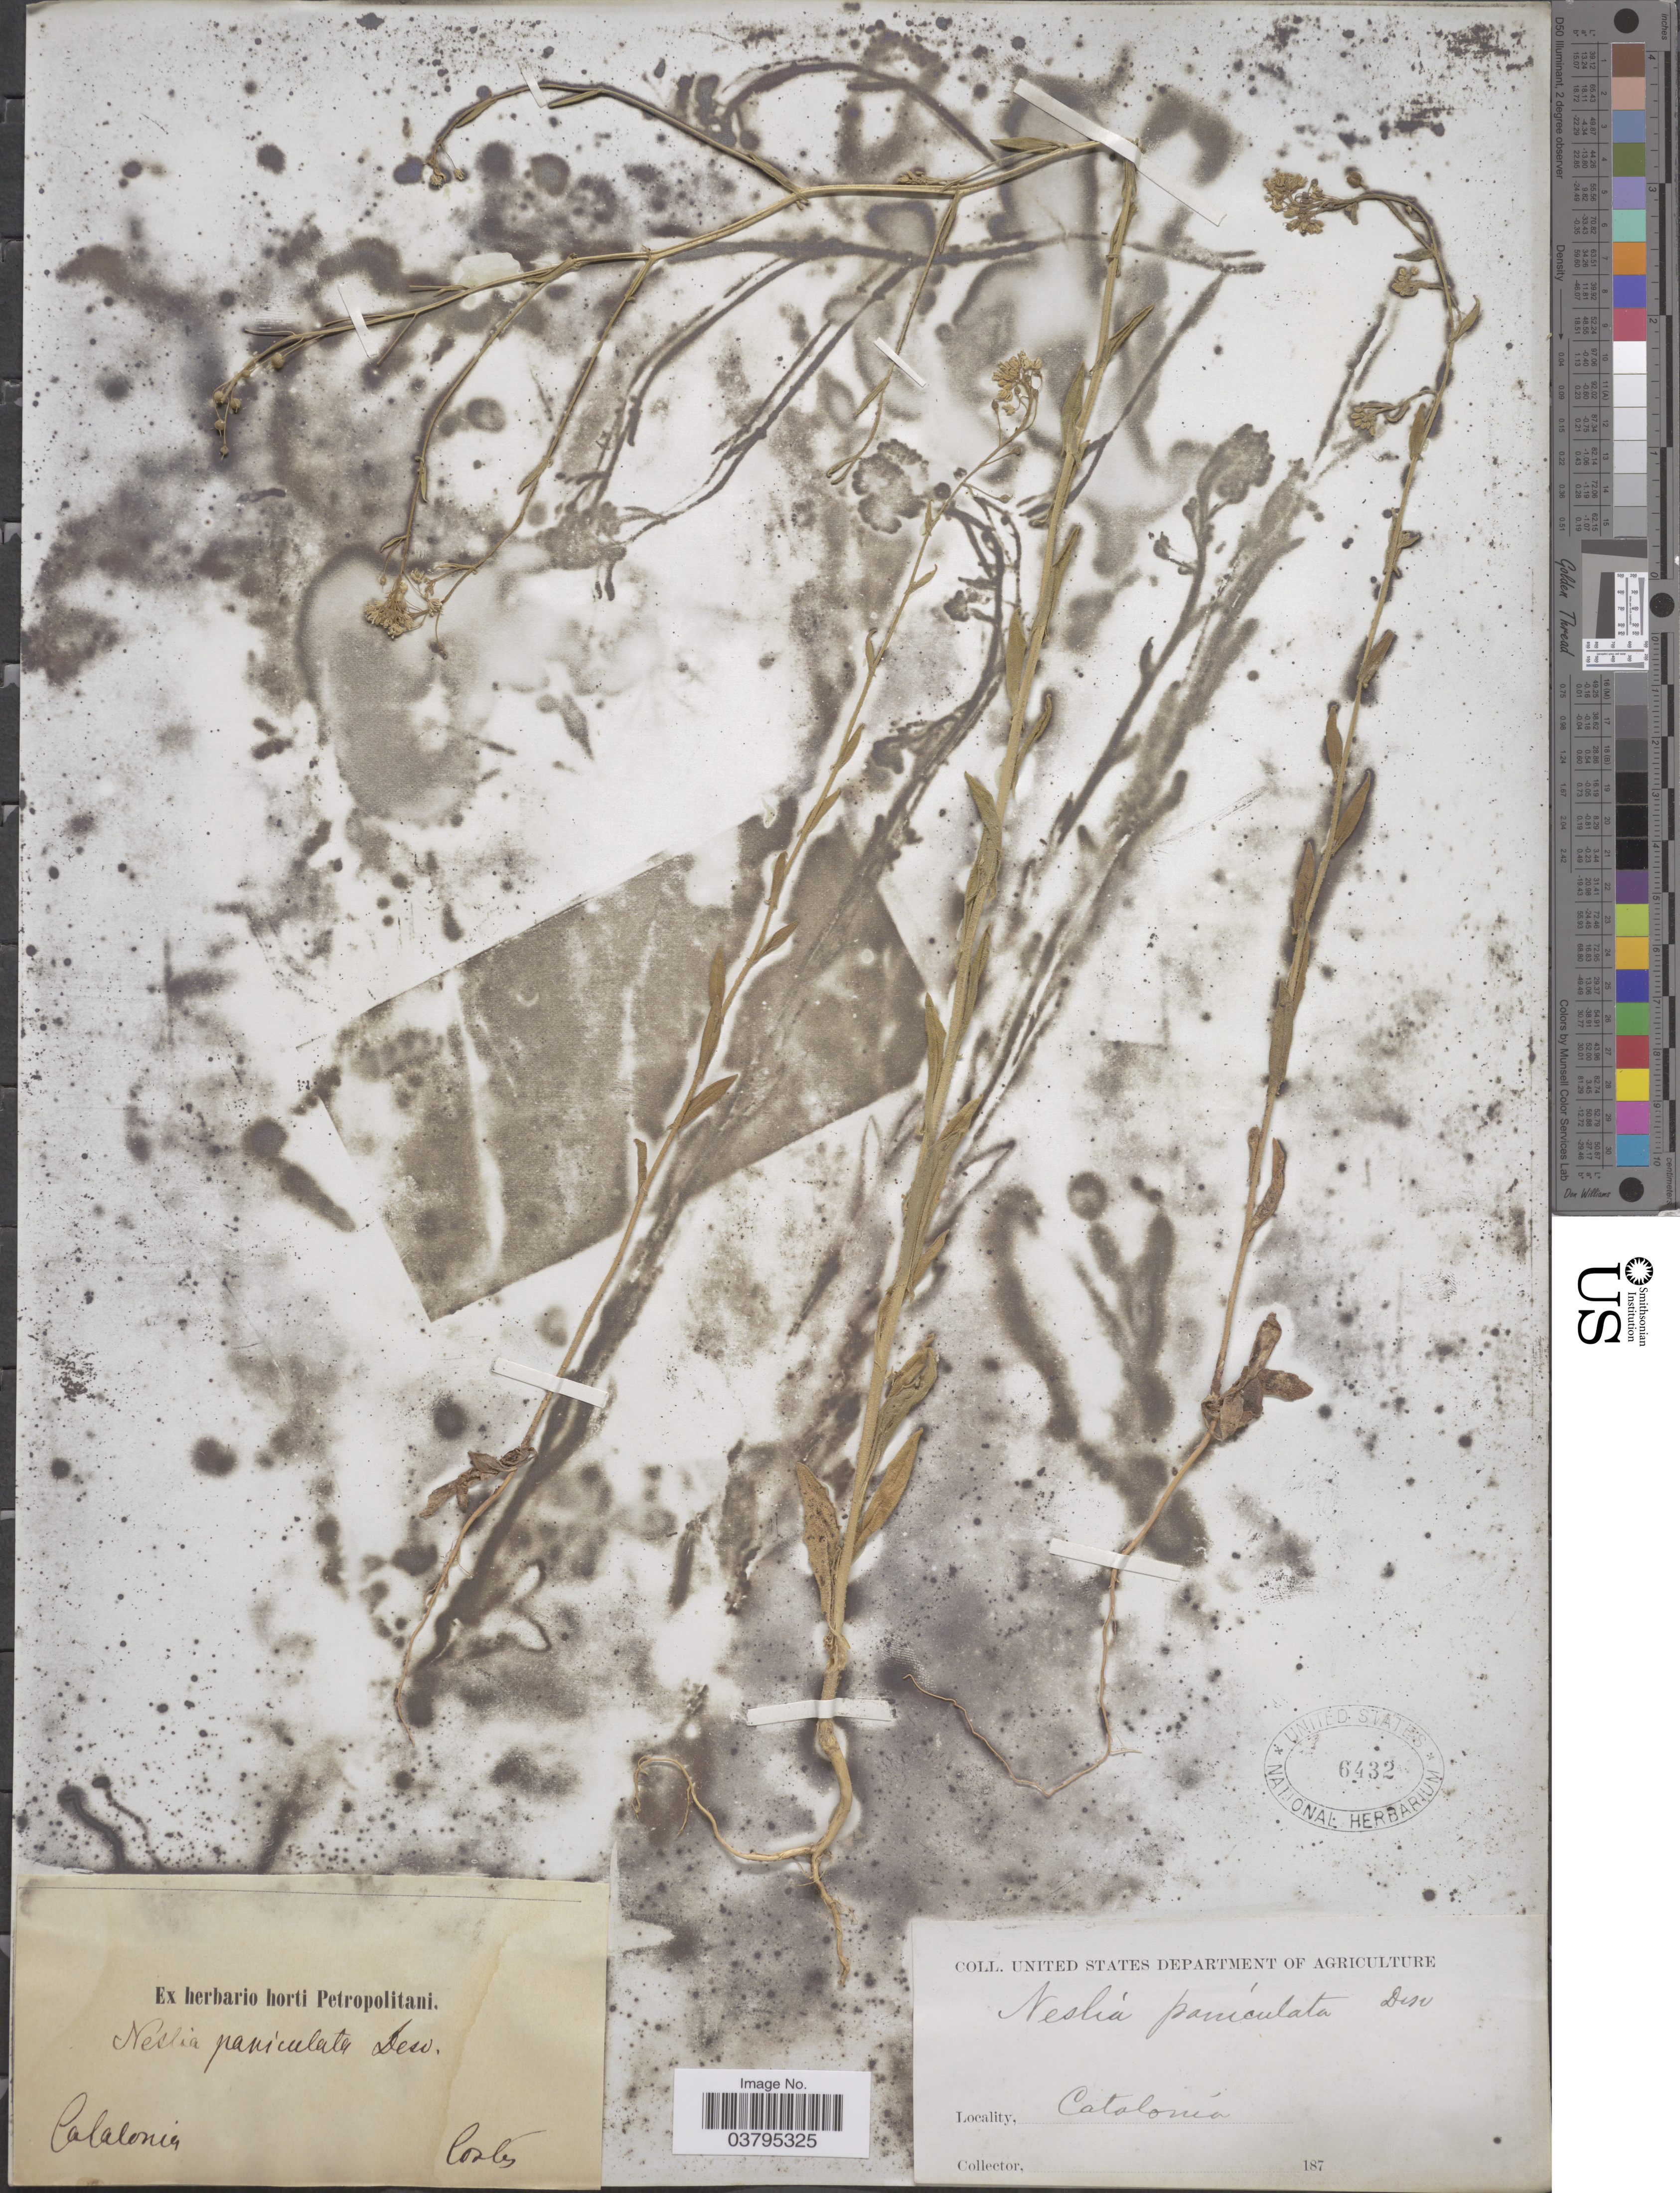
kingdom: Plantae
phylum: Tracheophyta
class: Magnoliopsida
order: Brassicales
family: Brassicaceae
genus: Neslia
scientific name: Neslia paniculata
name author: (L.) Desv.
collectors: -. Costes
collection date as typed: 187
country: Spain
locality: Catalonia.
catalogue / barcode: US 6432